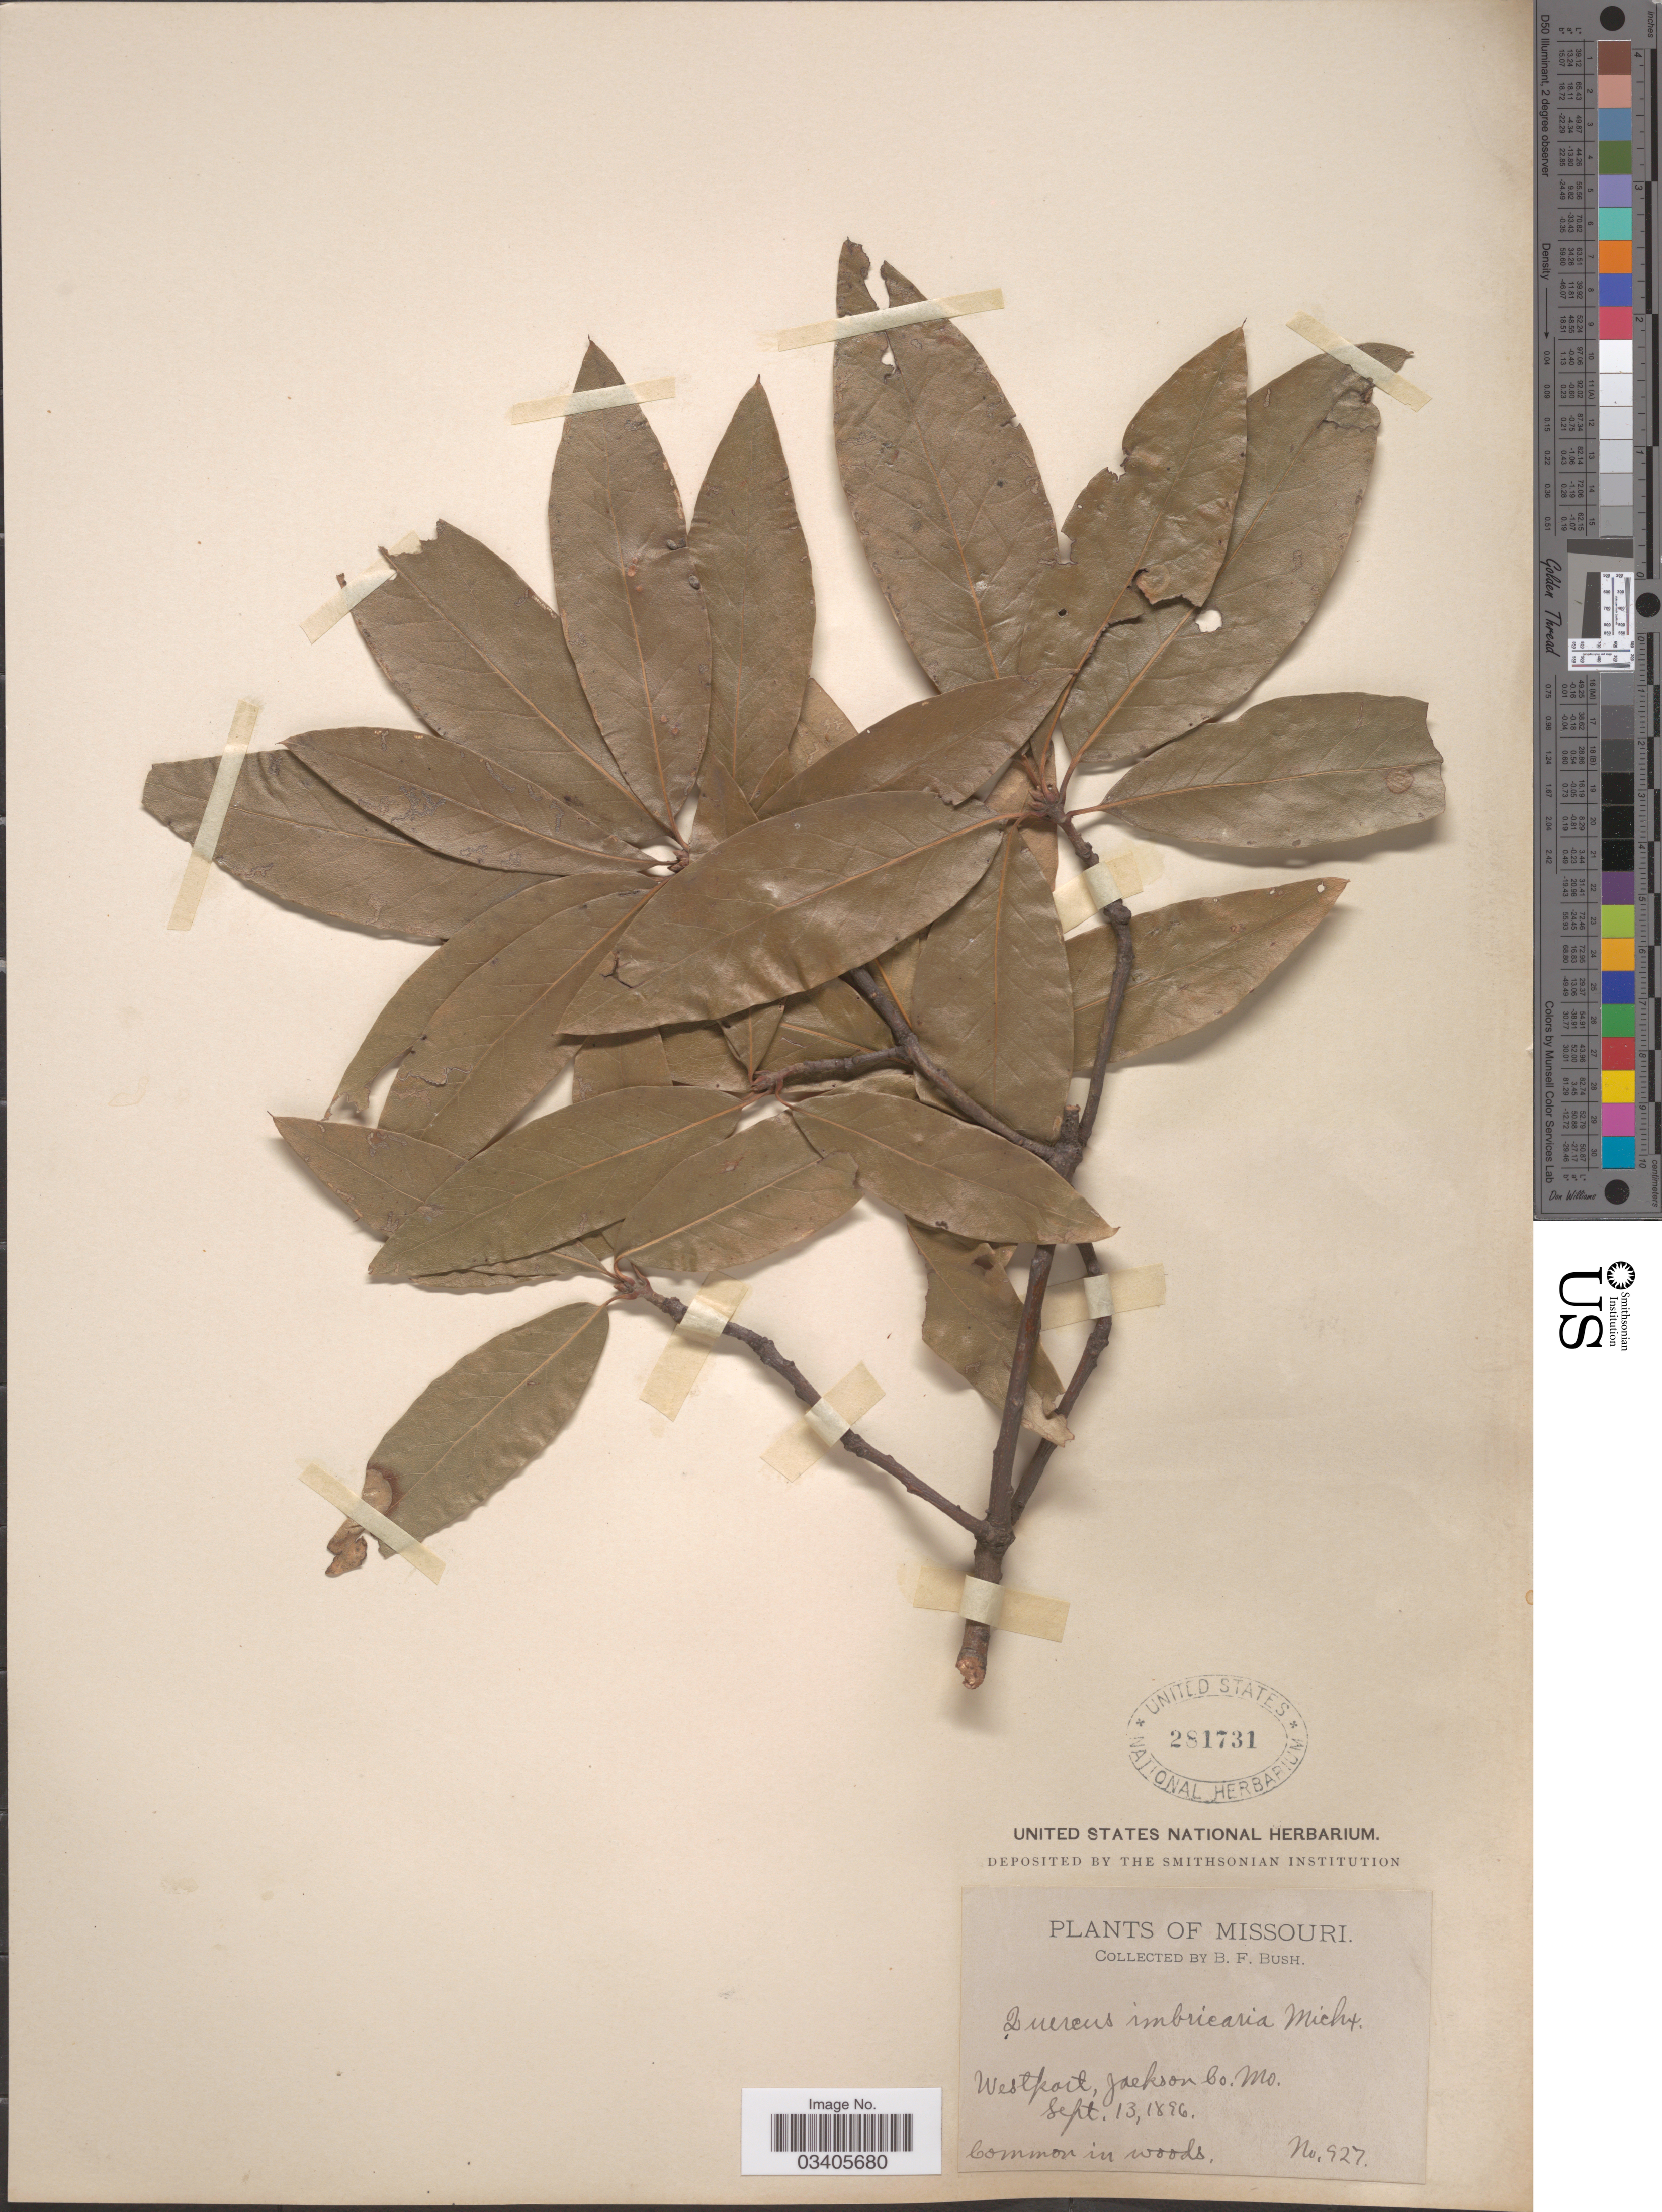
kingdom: Plantae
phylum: Tracheophyta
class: Magnoliopsida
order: Fagales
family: Fagaceae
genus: Quercus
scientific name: Quercus imbricaria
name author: Michx.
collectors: B. F. Bush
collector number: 927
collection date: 1896-09-13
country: United States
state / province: Missouri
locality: Westport, Jackson Co.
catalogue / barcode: US 281731